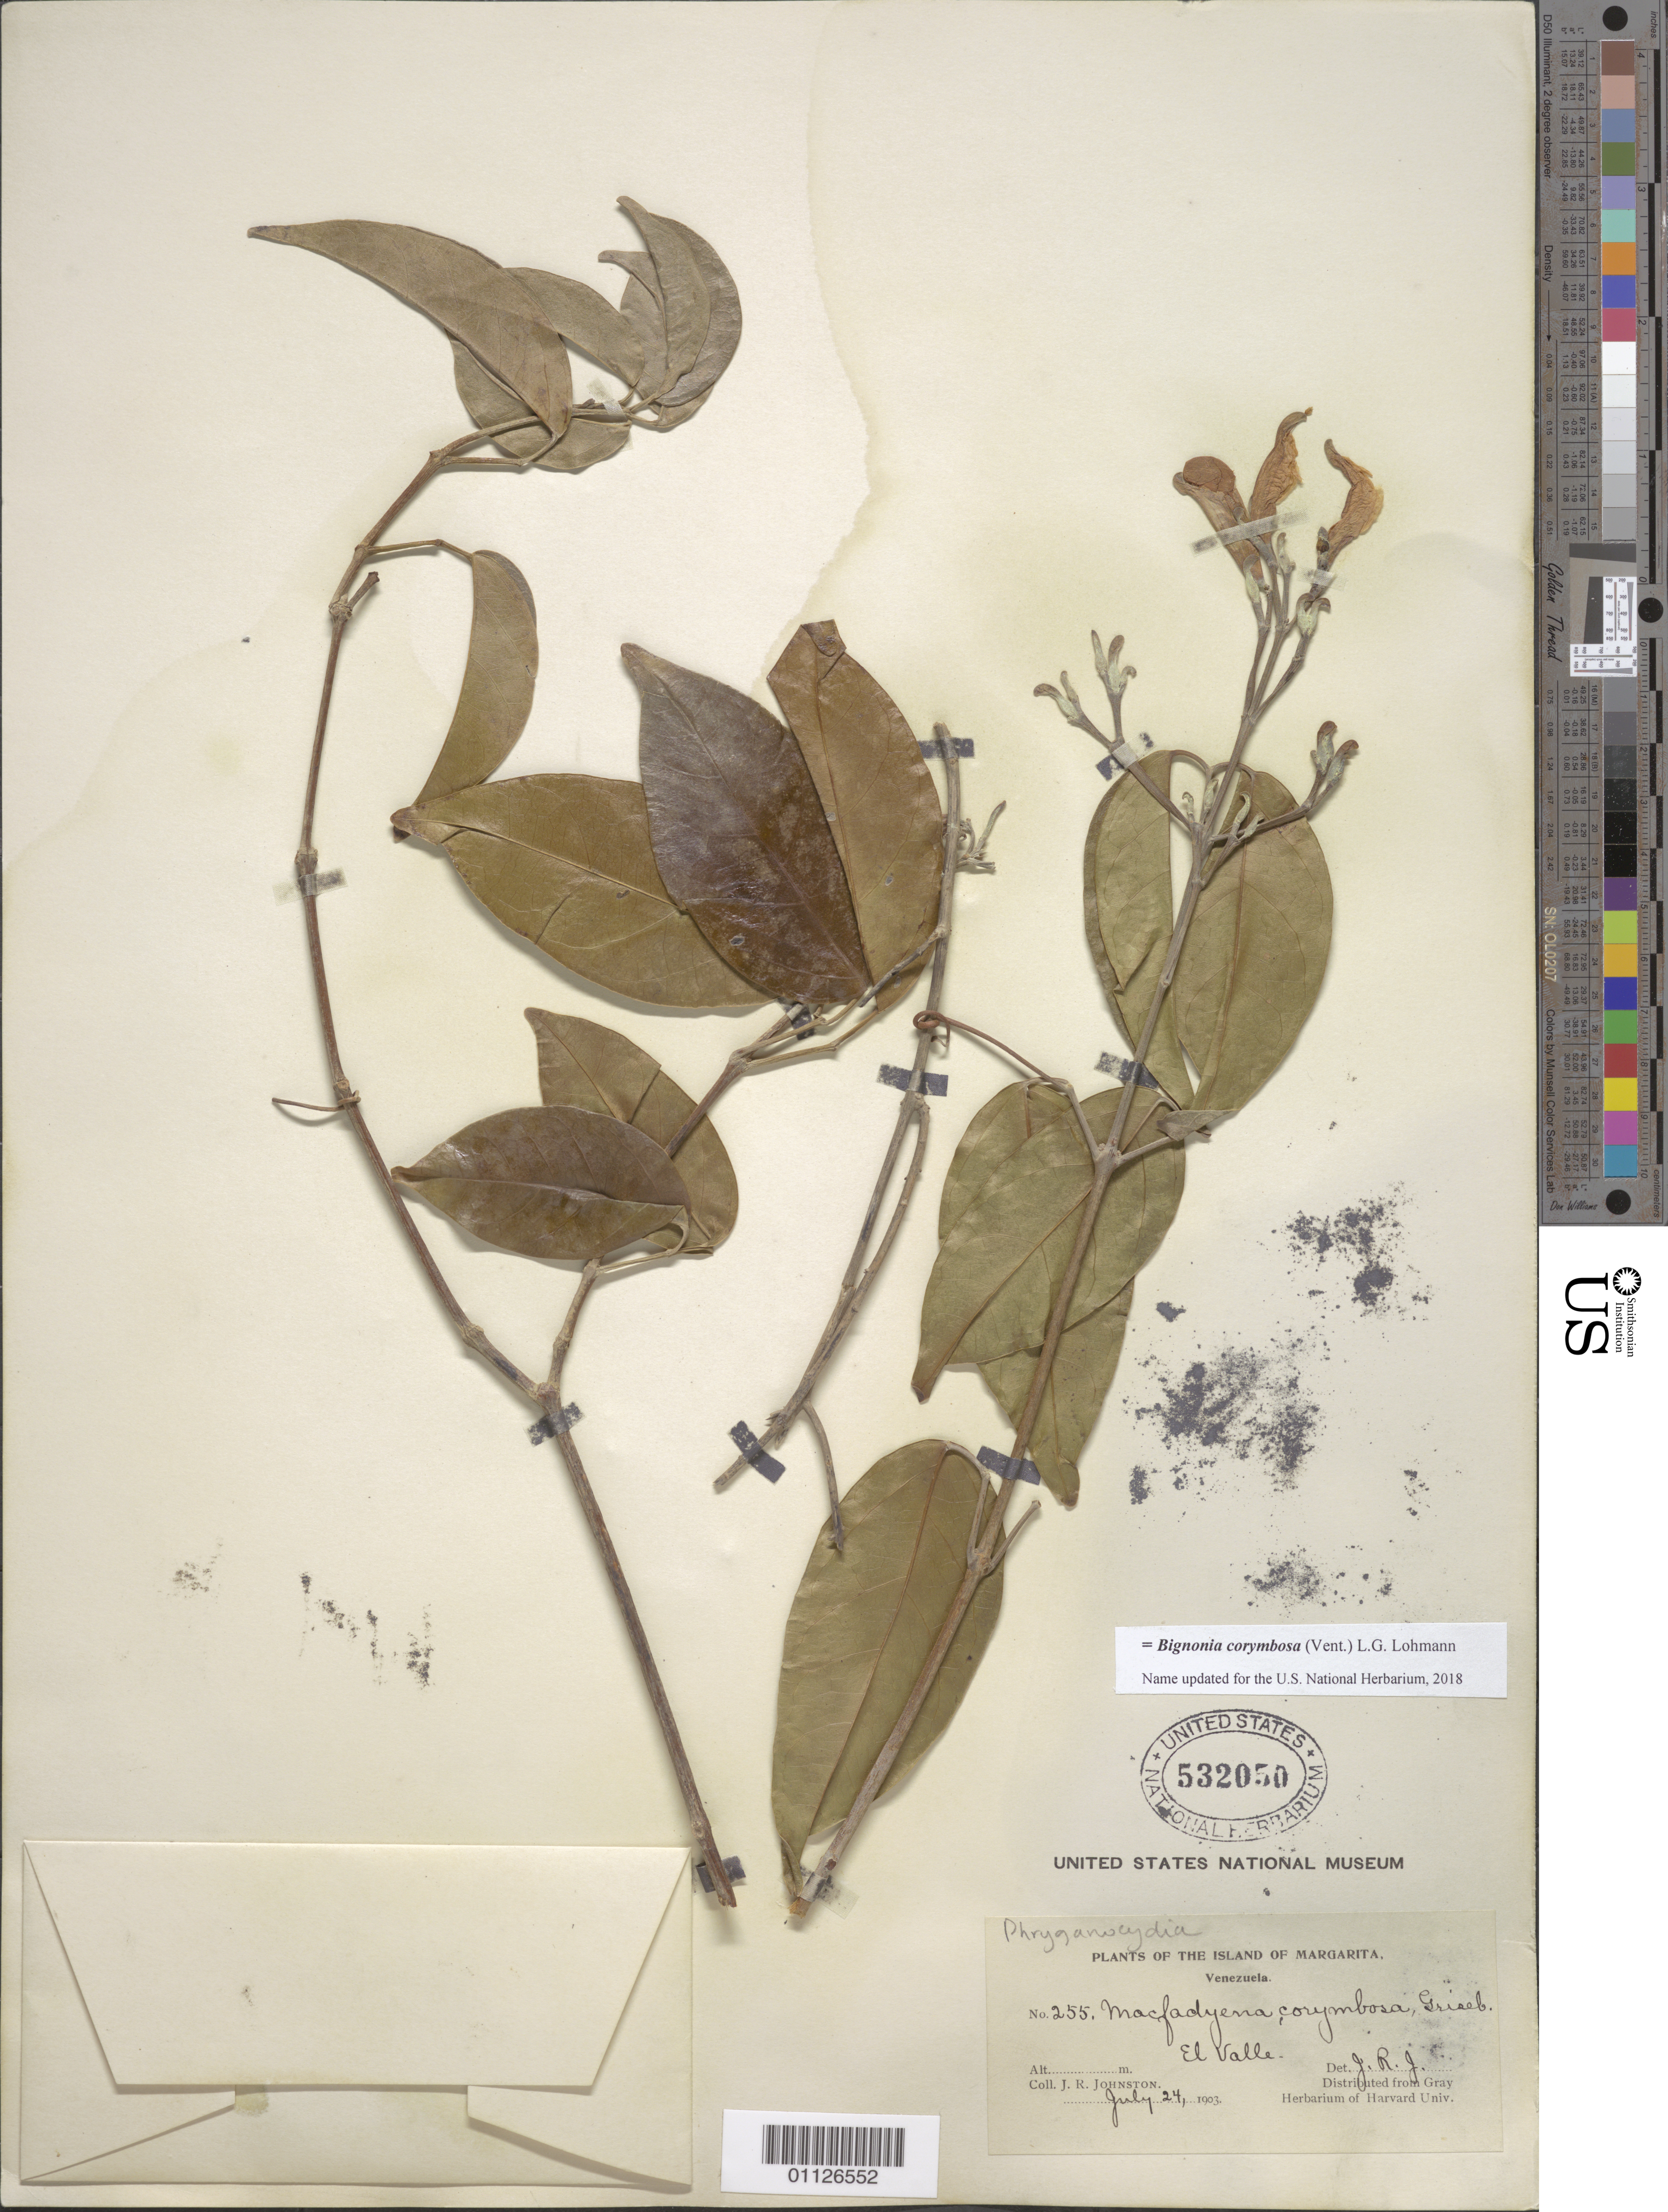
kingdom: Plantae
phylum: Tracheophyta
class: Magnoliopsida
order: Lamiales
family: Bignoniaceae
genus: Bignonia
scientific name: Bignonia corymbosa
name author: (Vent.) L.G. Lohmann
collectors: J. Johnston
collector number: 255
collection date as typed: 24 Jul 1903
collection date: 1903-07-24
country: Venezuela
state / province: Nueva Esparta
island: Margarita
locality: El Valle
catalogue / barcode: US 532050